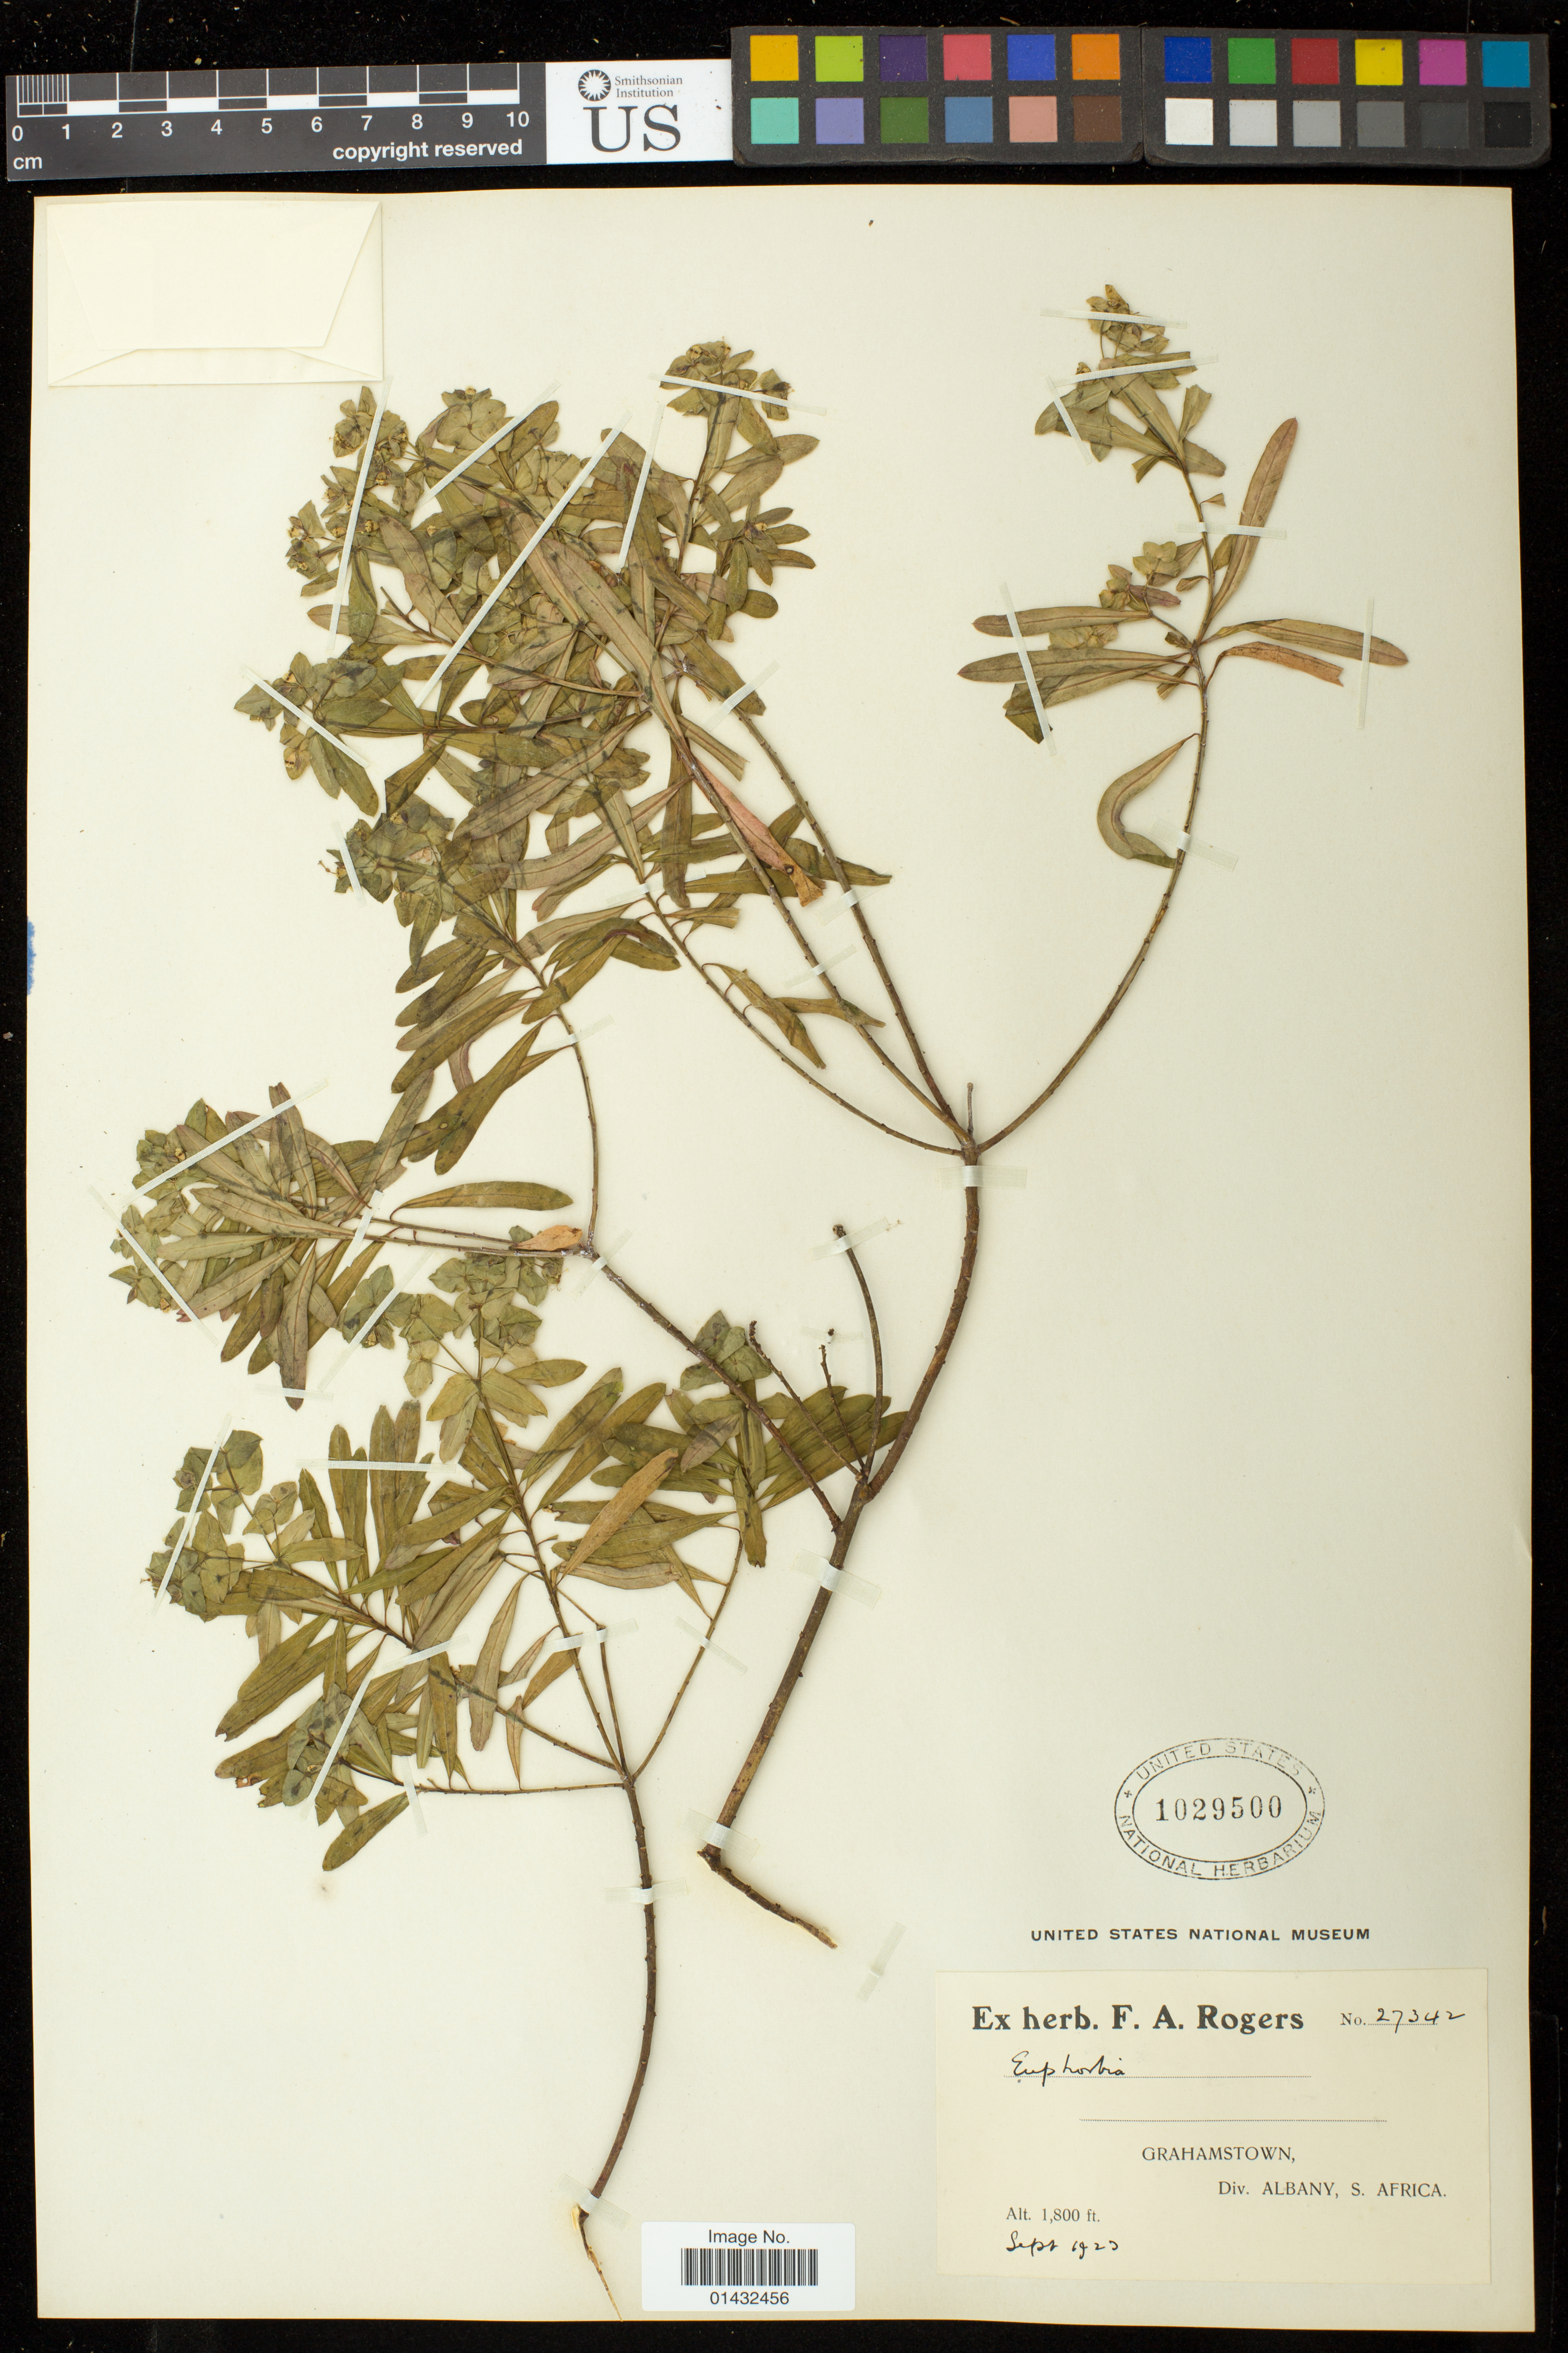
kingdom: Plantae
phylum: Tracheophyta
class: Magnoliopsida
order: Malpighiales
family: Euphorbiaceae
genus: Euphorbia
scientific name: Euphorbia sp.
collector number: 27342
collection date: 1920-09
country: South Africa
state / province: Eastern Cape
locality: Grahamstown, Div. Albany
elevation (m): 549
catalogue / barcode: US 1029500